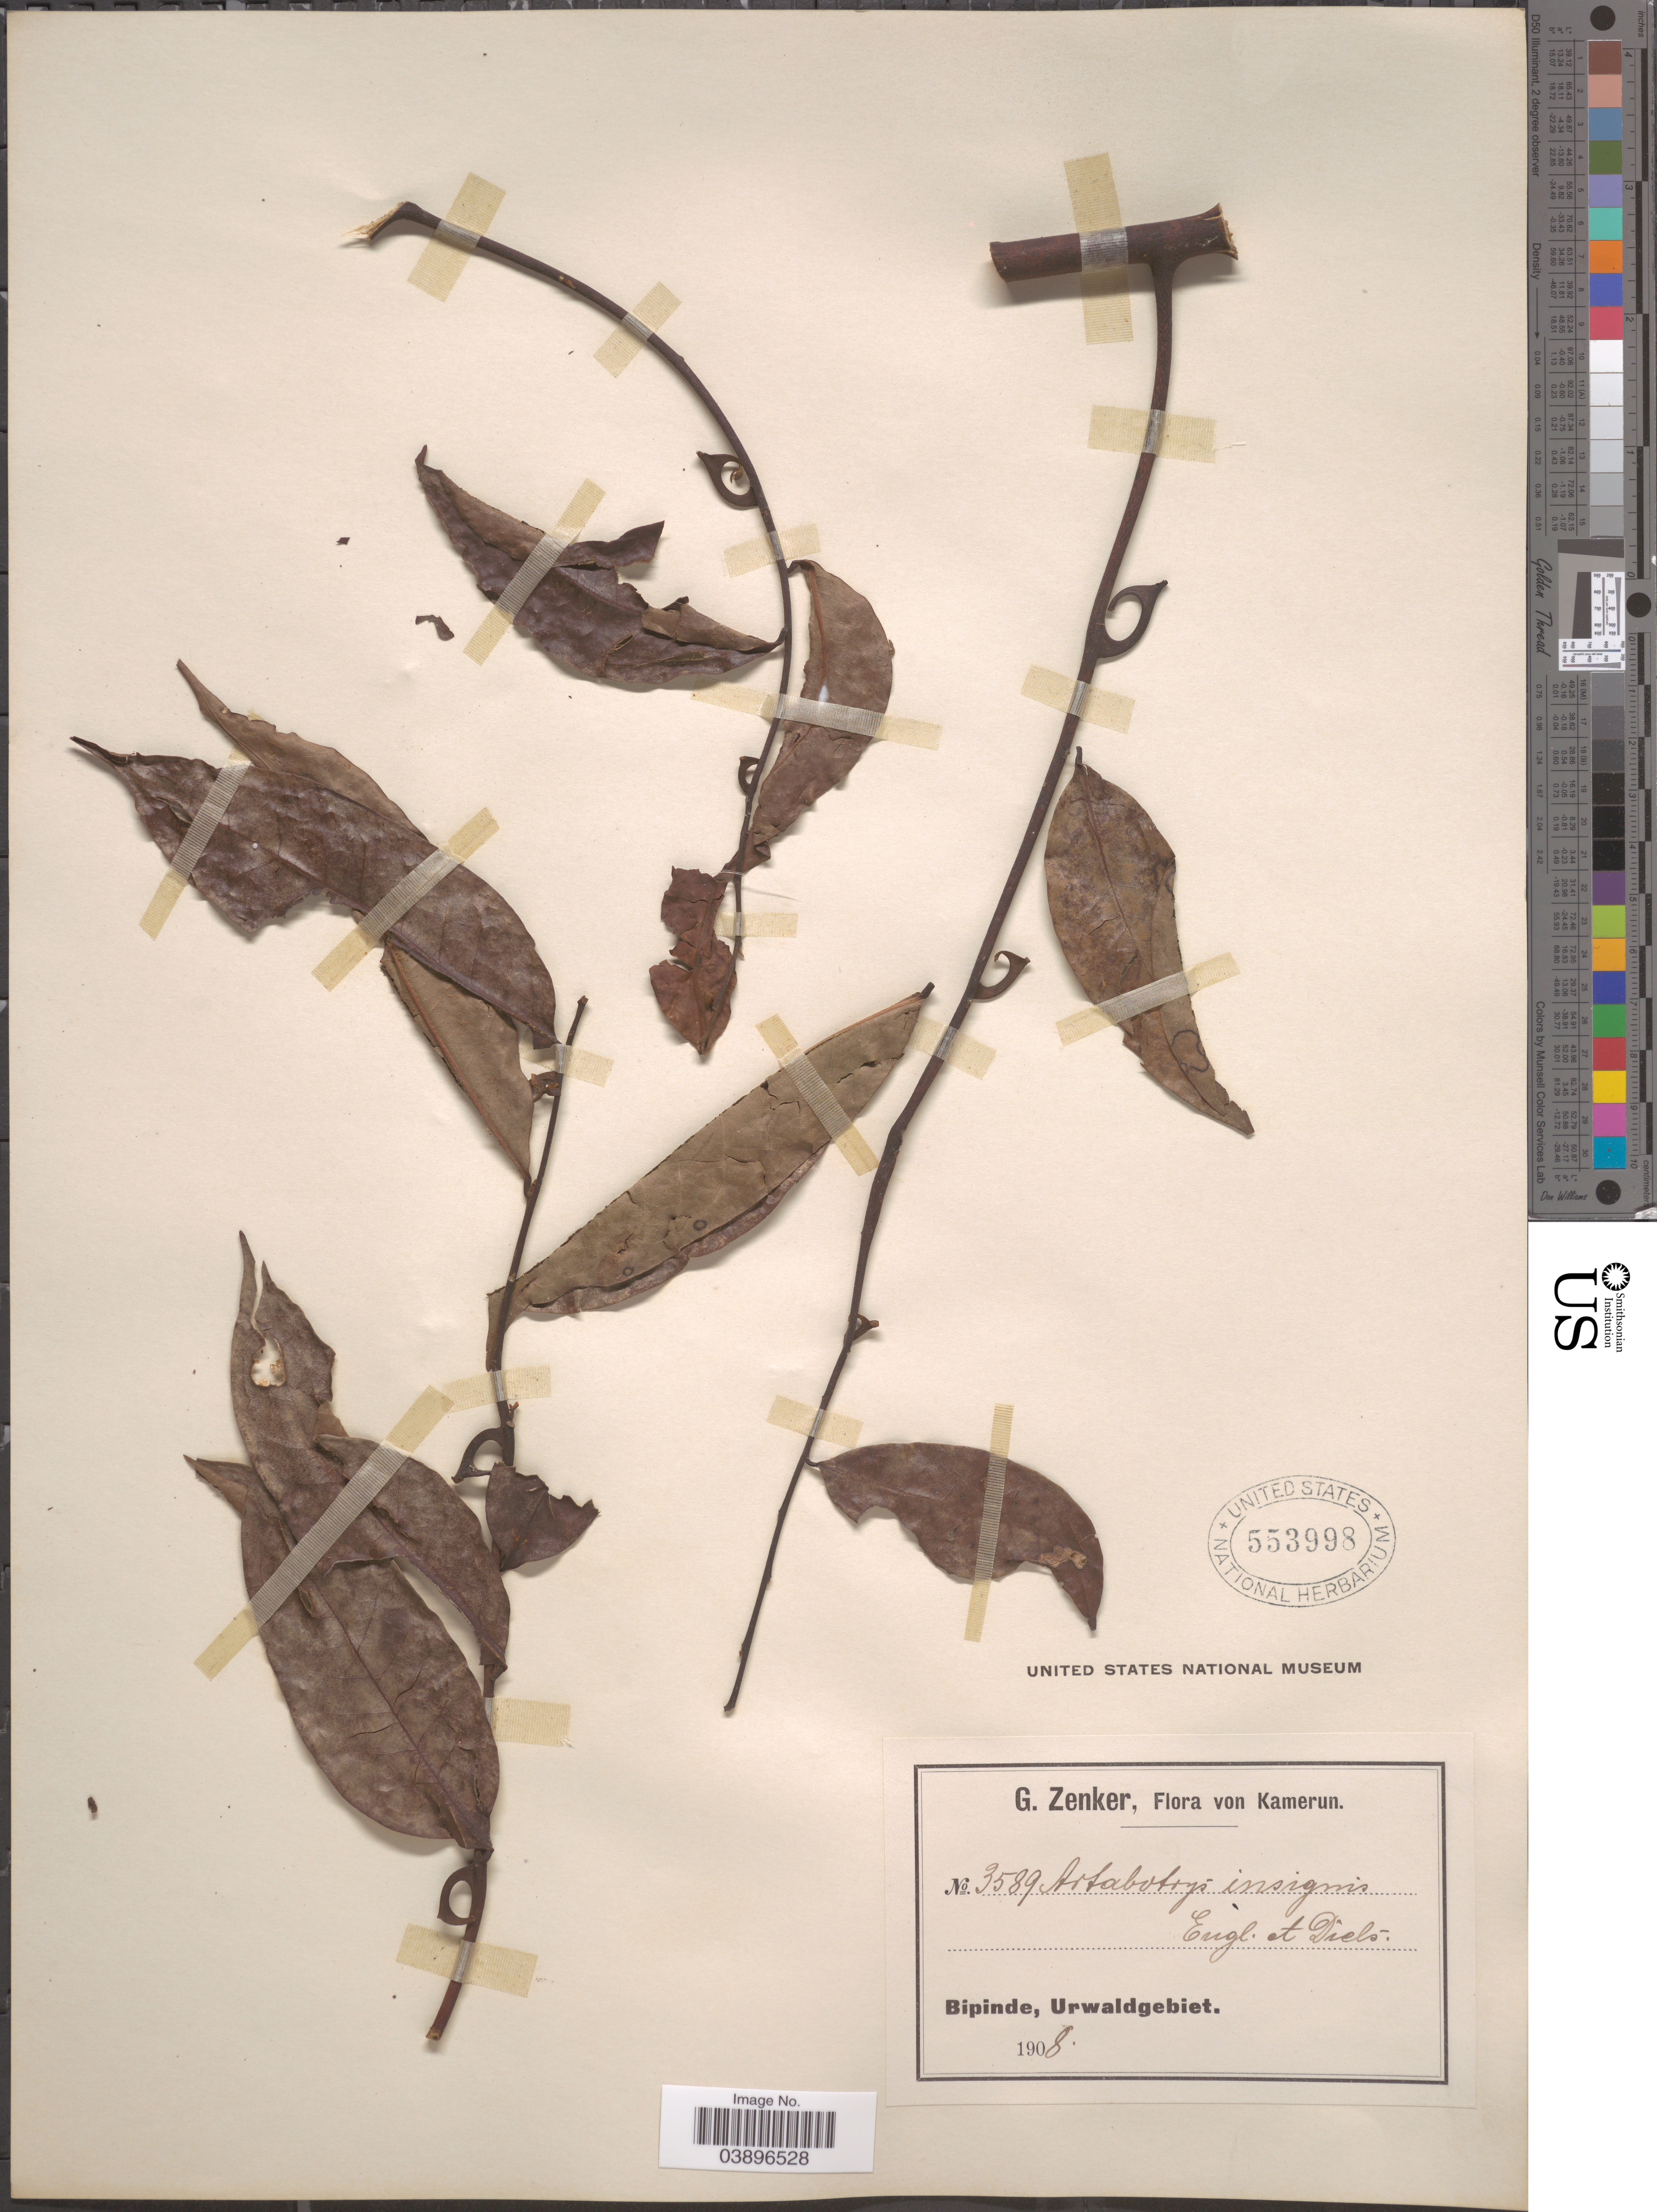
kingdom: Plantae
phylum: Tracheophyta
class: Magnoliopsida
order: Magnoliales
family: Annonaceae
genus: Artabotrys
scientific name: Artabotrys insignis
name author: Engl. & Diels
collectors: G. A. Zenker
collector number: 3589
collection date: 1908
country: Cameroon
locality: Bipinde, Urwaldgebiet.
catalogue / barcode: US 553998